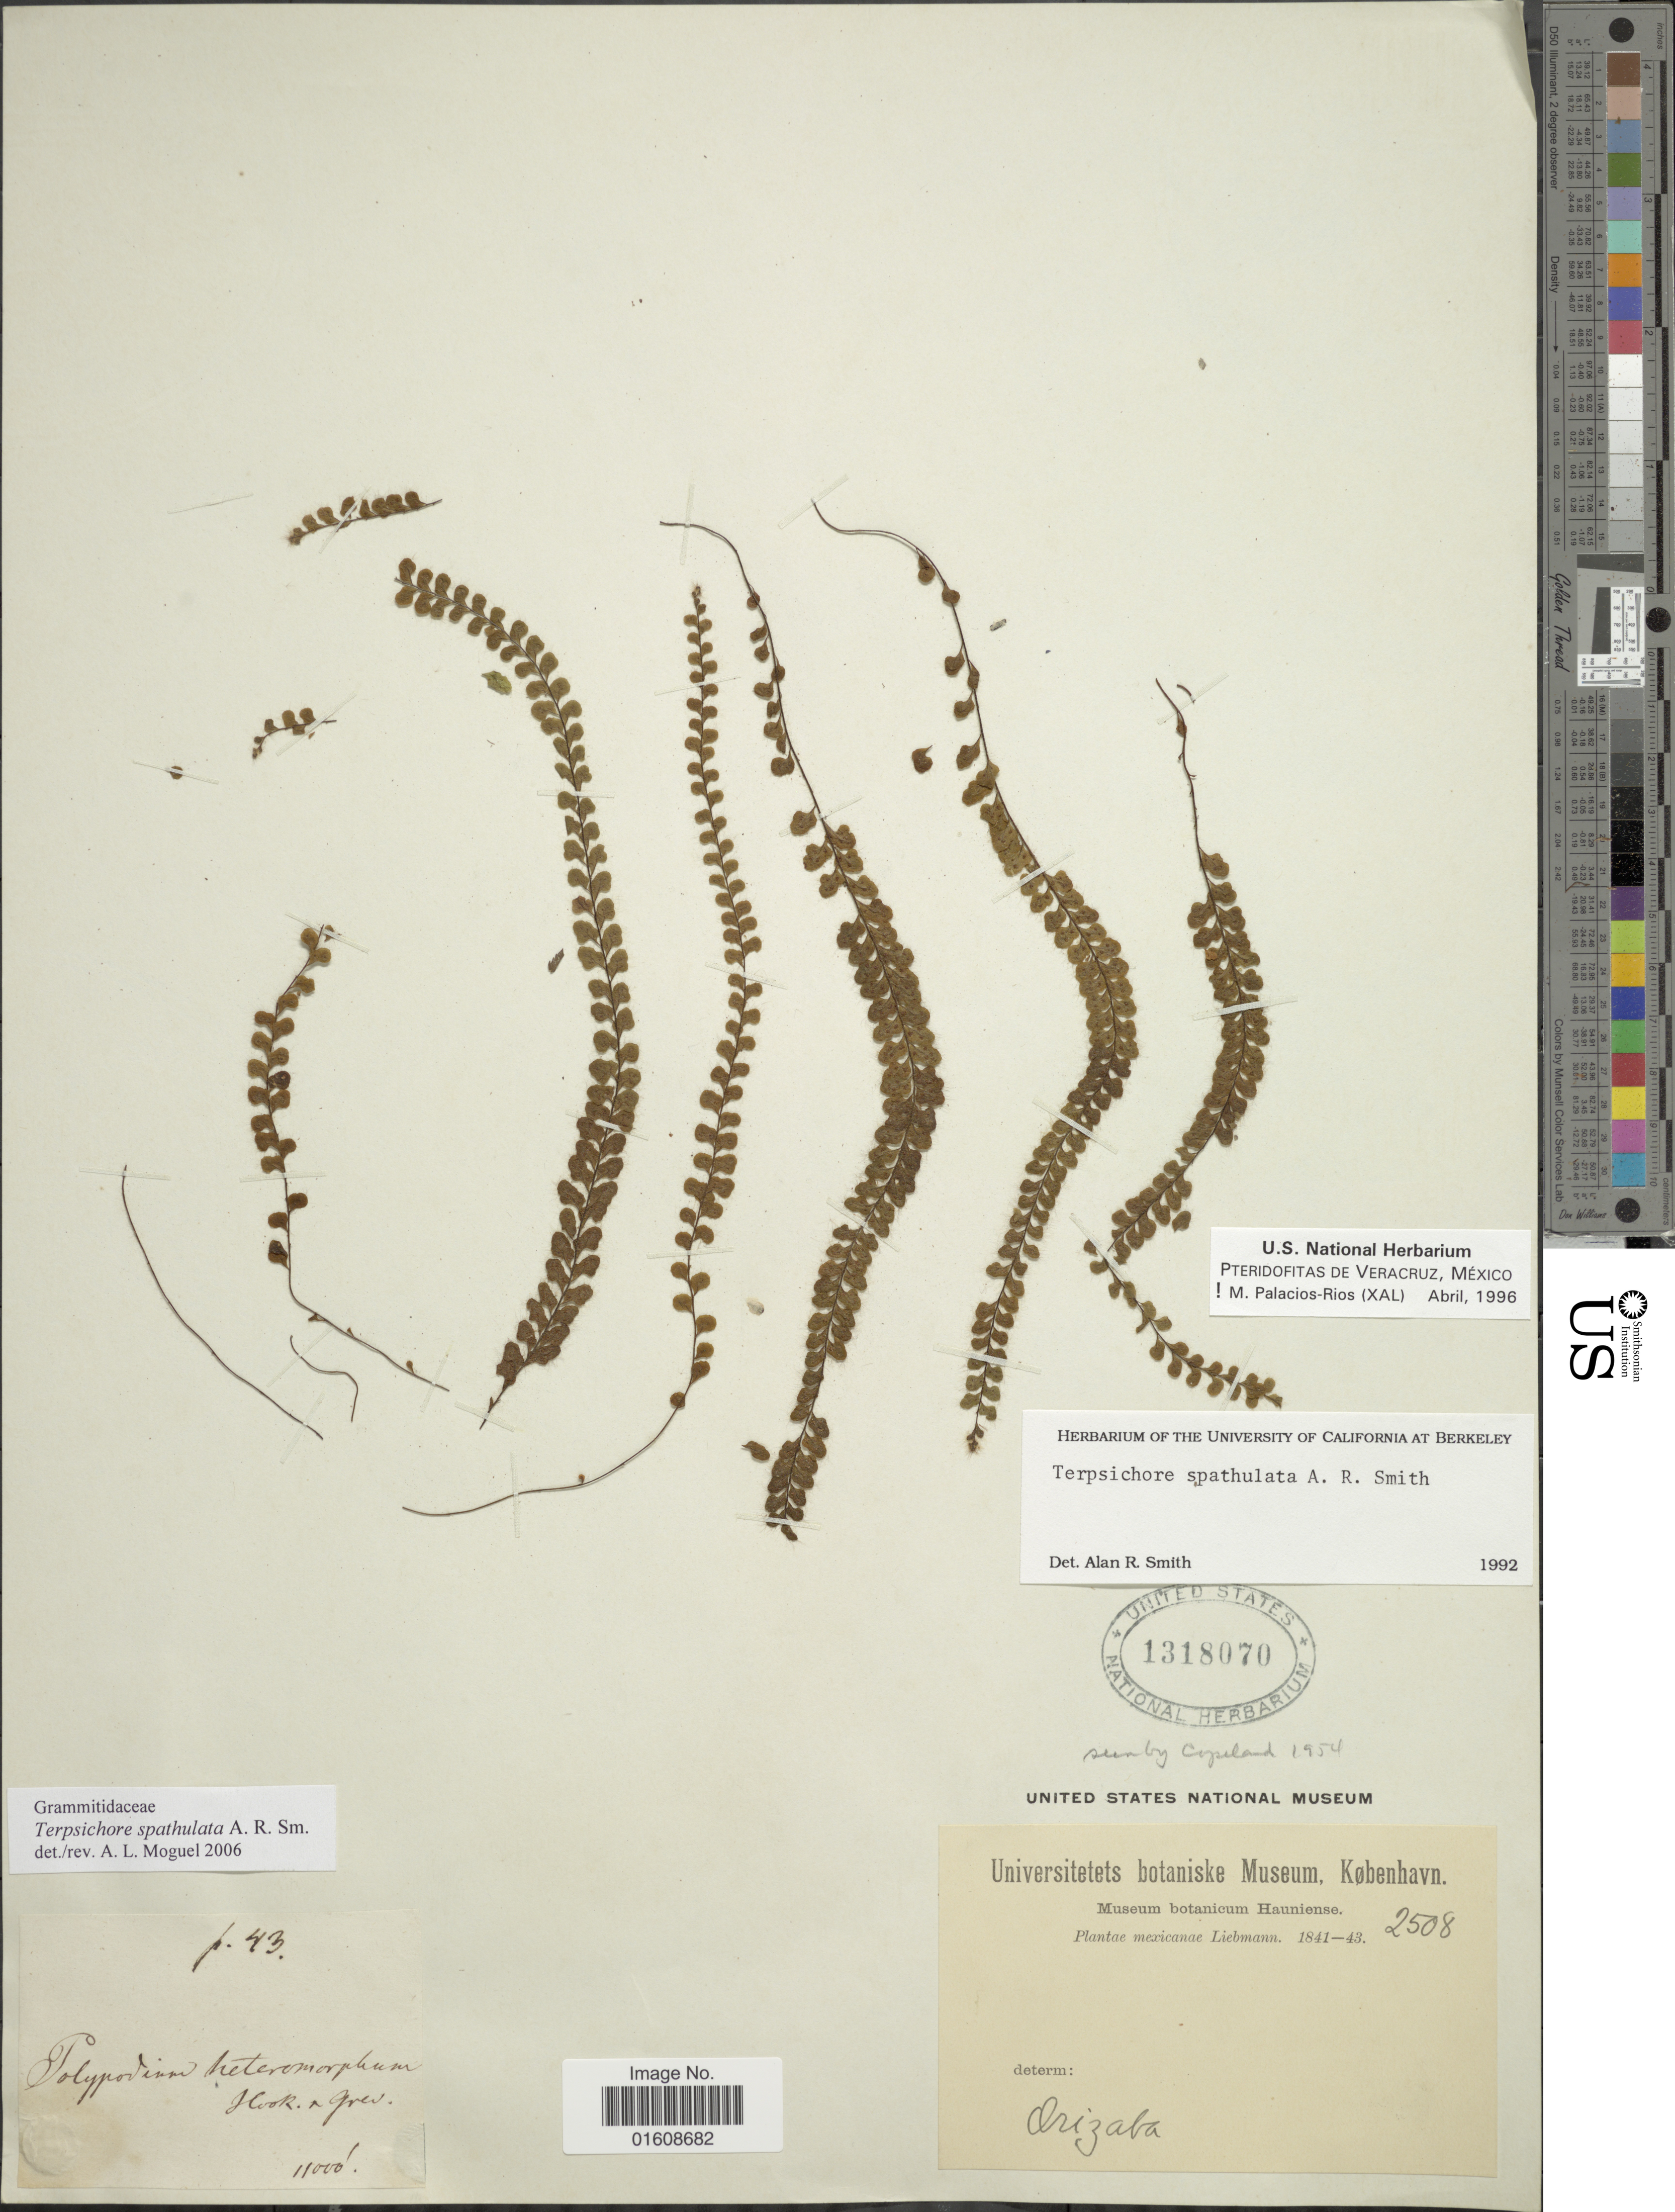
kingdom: Plantae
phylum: Tracheophyta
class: Polypodiopsida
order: Polypodiales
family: Polypodiaceae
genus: Alansmia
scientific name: Alansmia spathulata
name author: (A.R. Sm.) Moguel & M. Kessler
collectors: Liebmann, --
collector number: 2508?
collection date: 1841/1843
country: Mexico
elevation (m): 3353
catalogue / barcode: US 1318070